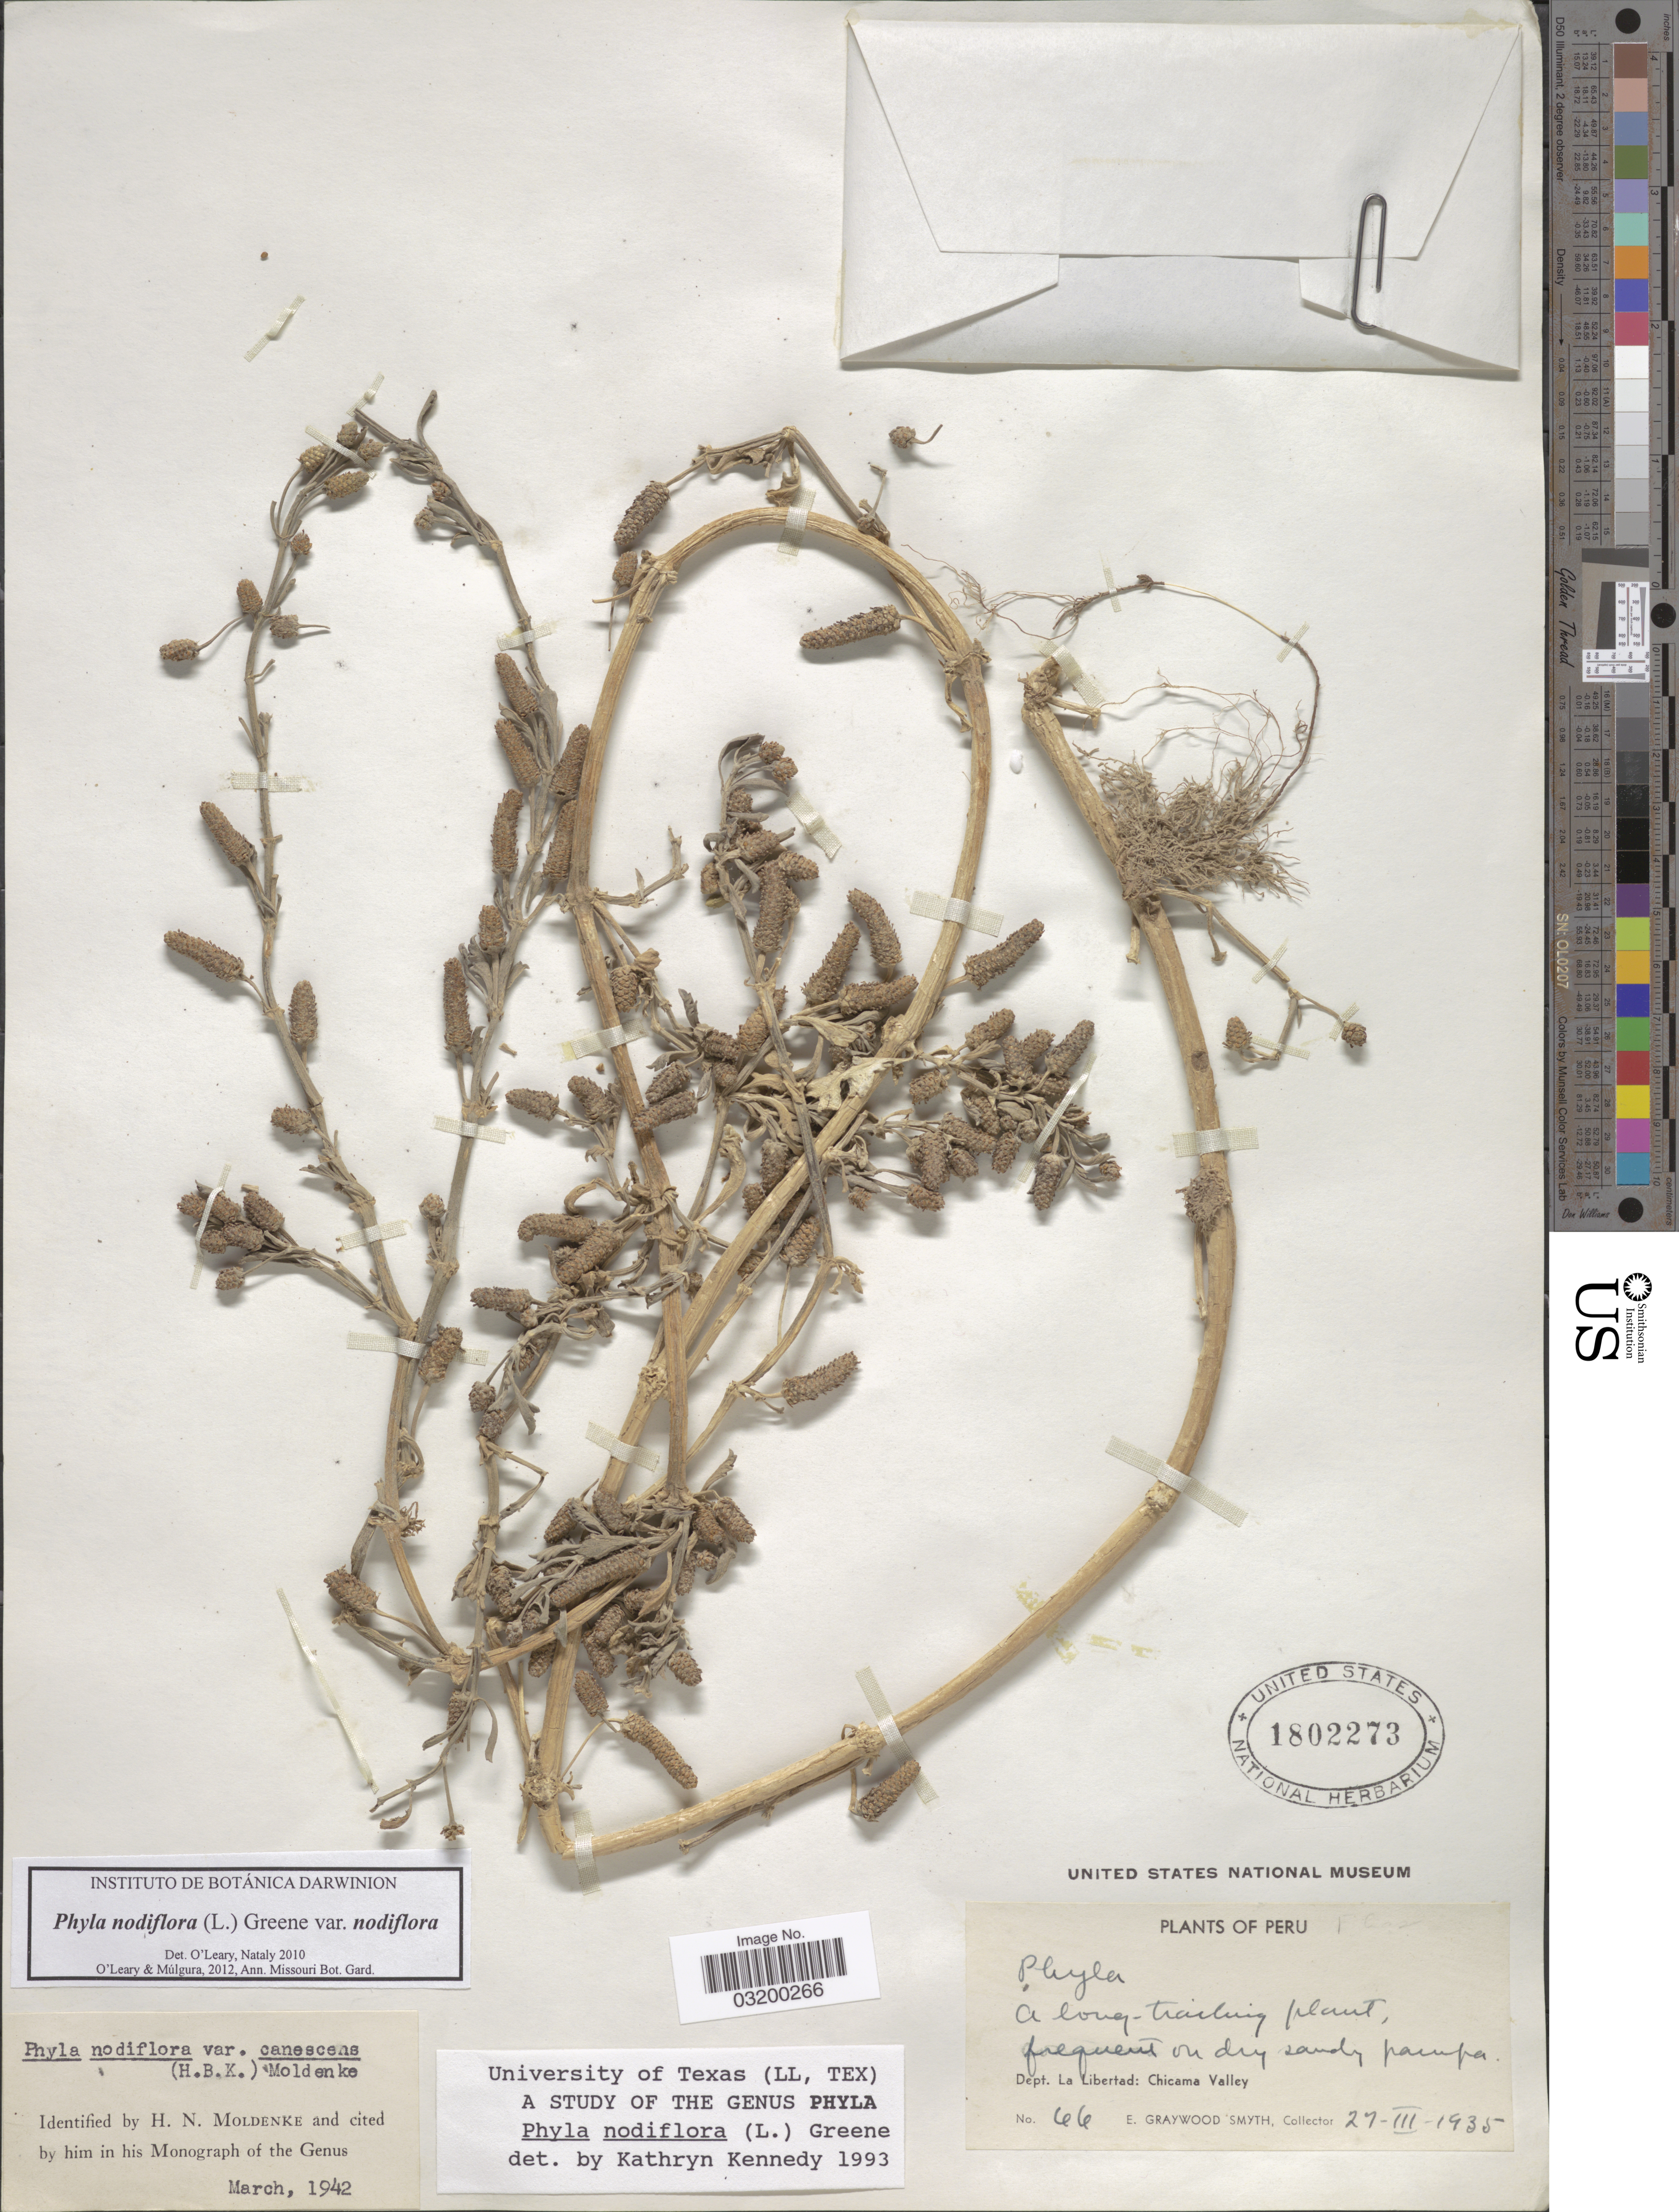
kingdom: Plantae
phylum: Tracheophyta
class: Magnoliopsida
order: Lamiales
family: Verbenaceae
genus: Phyla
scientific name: Phyla nodiflora var. nodiflora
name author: (L.) Greene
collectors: E. G. Smyth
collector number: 66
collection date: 1935-03-27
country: Peru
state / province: La Libertad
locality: Dept. La Libertad: Chicama Valley.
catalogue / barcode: US 1802273